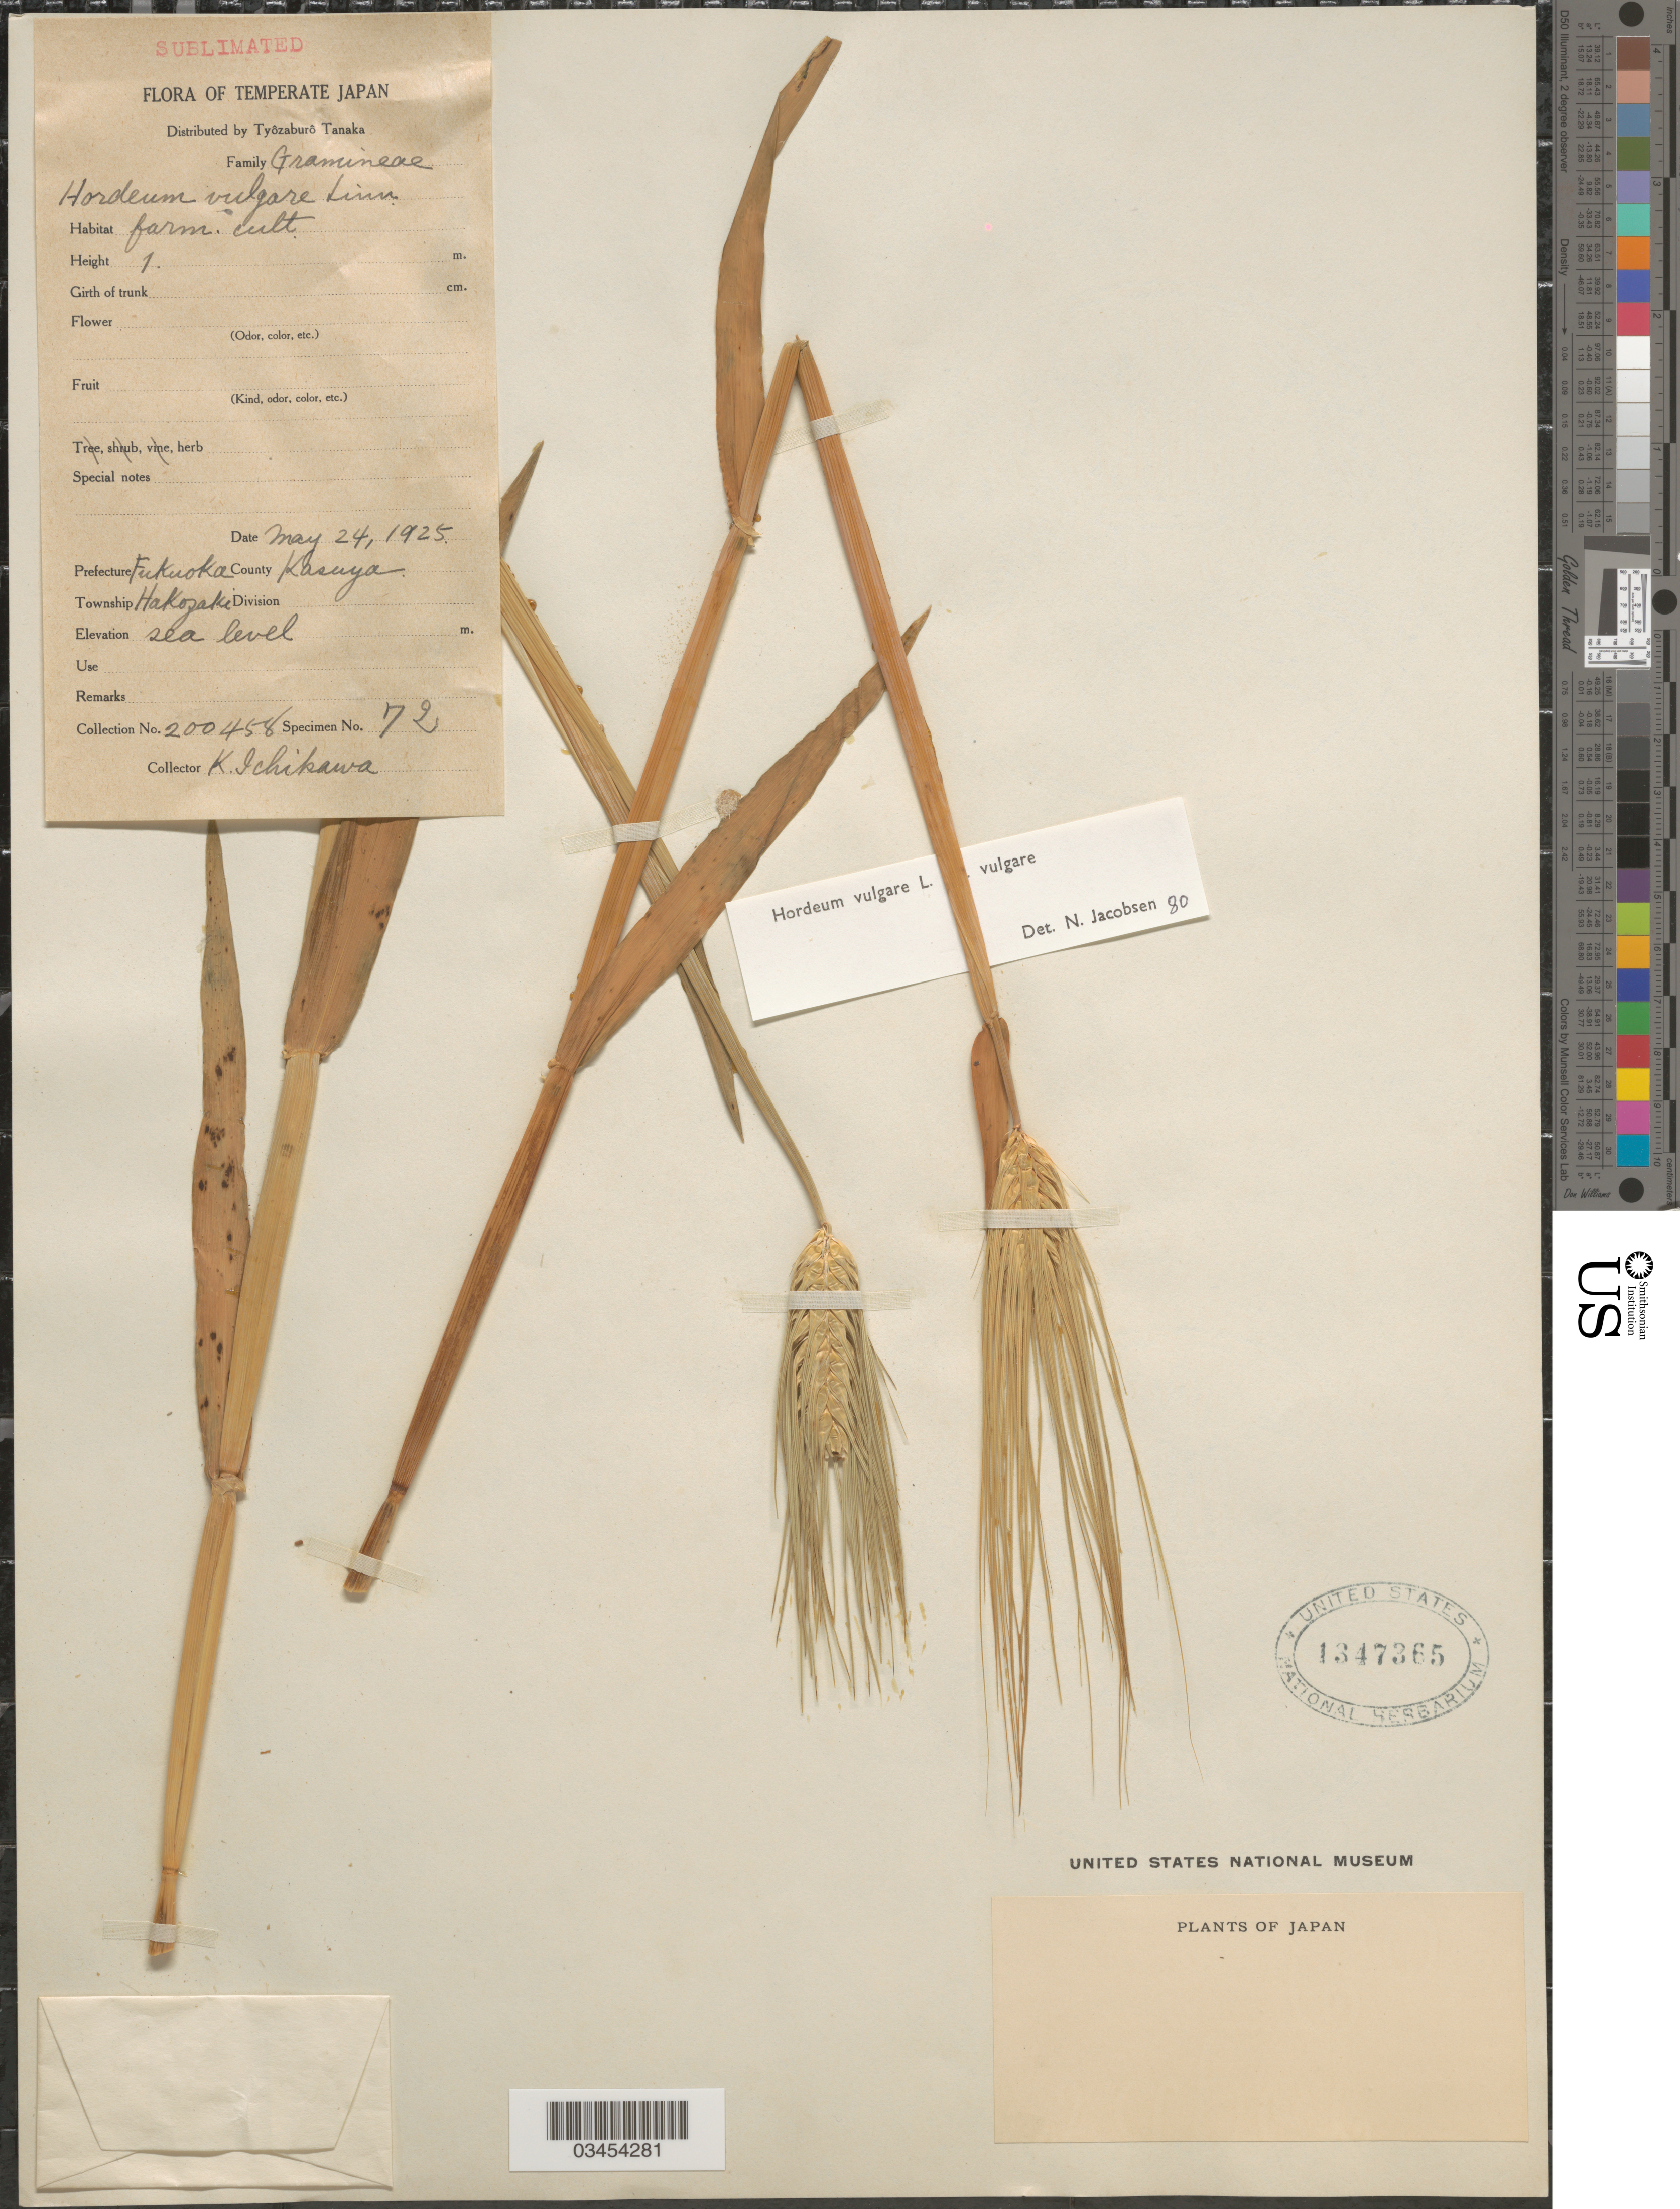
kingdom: Plantae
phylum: Tracheophyta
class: Liliopsida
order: Poales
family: Poaceae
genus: Hordeum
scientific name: Hordeum vulgare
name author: L.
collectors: K. Ichikawa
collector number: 200458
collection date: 1925-05-24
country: Japan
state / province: Hukuoka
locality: Temperate Japan. Prefecture Fukuoka. County Kasuya. Township Hakozaki.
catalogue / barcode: US 1347365